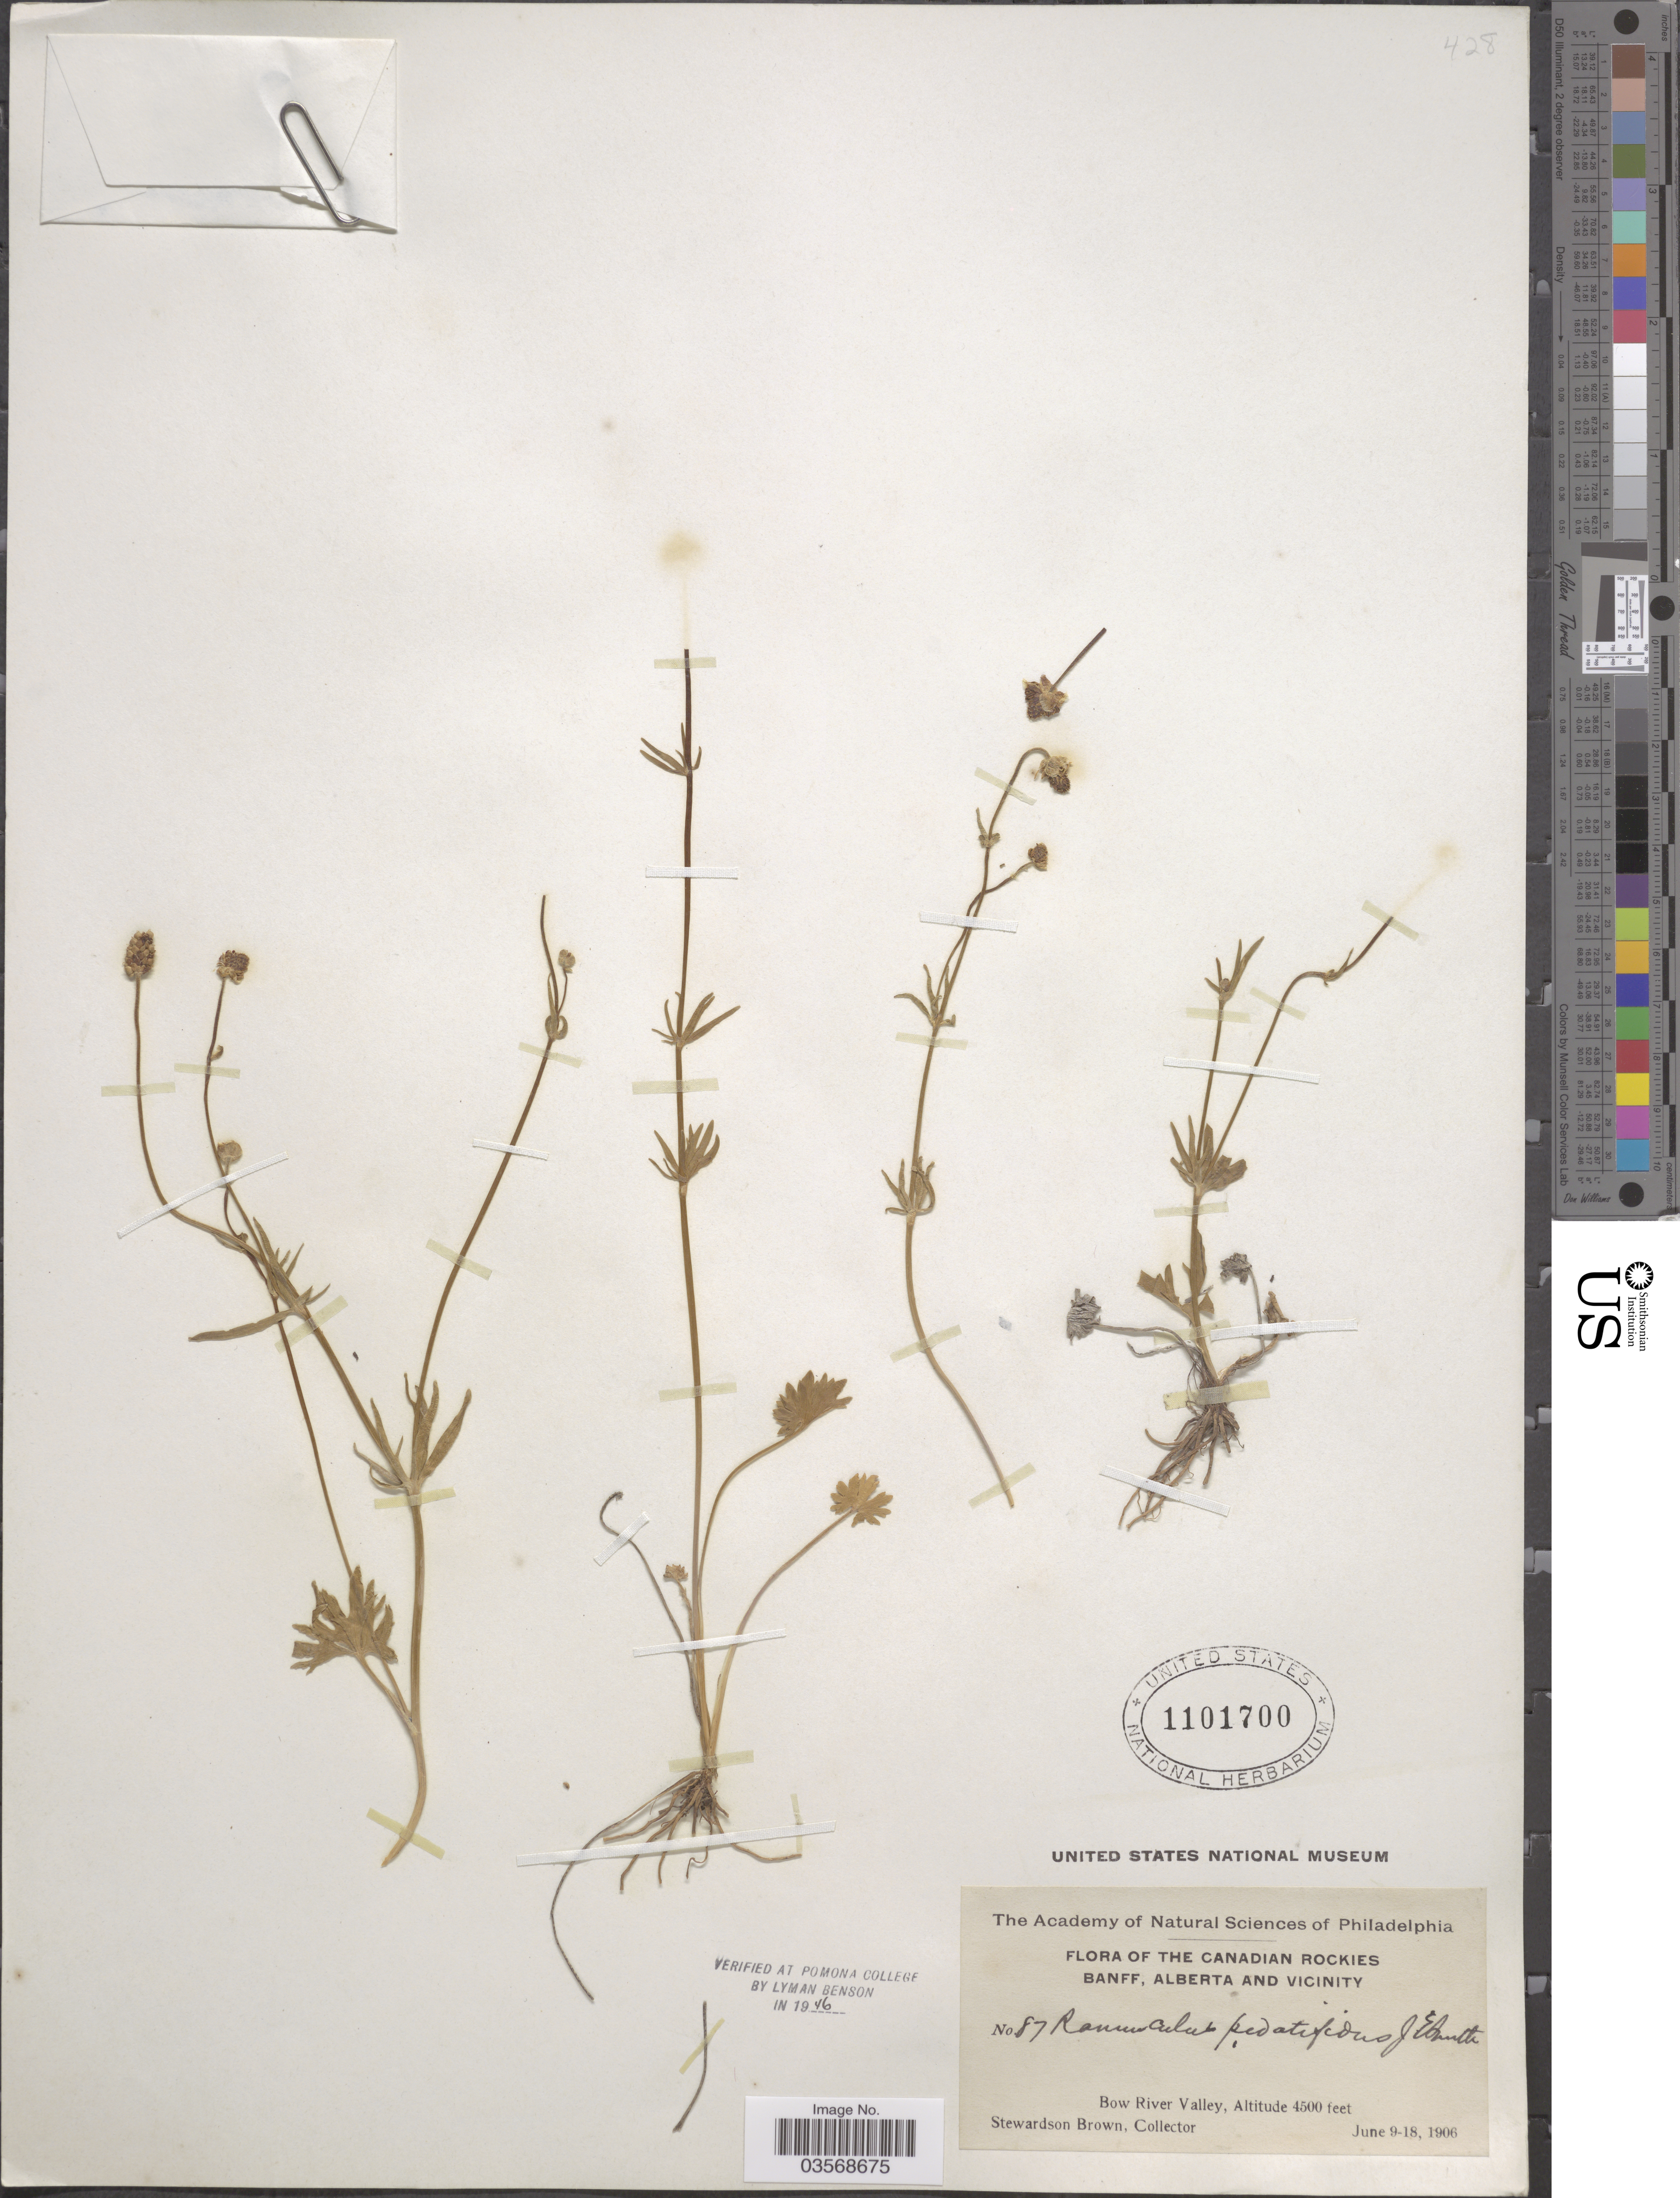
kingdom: Plantae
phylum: Tracheophyta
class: Magnoliopsida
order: Ranunculales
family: Ranunculaceae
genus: Ranunculus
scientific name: Ranunculus pedatifidus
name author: Sm.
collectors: S. Brown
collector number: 87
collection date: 1906-06-09/1906-06-18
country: Canada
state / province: Alberta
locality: The Canadian Rockies. Banff, Alberta and Vicinity. Bow River Valley.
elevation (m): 1372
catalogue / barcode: US 1101700